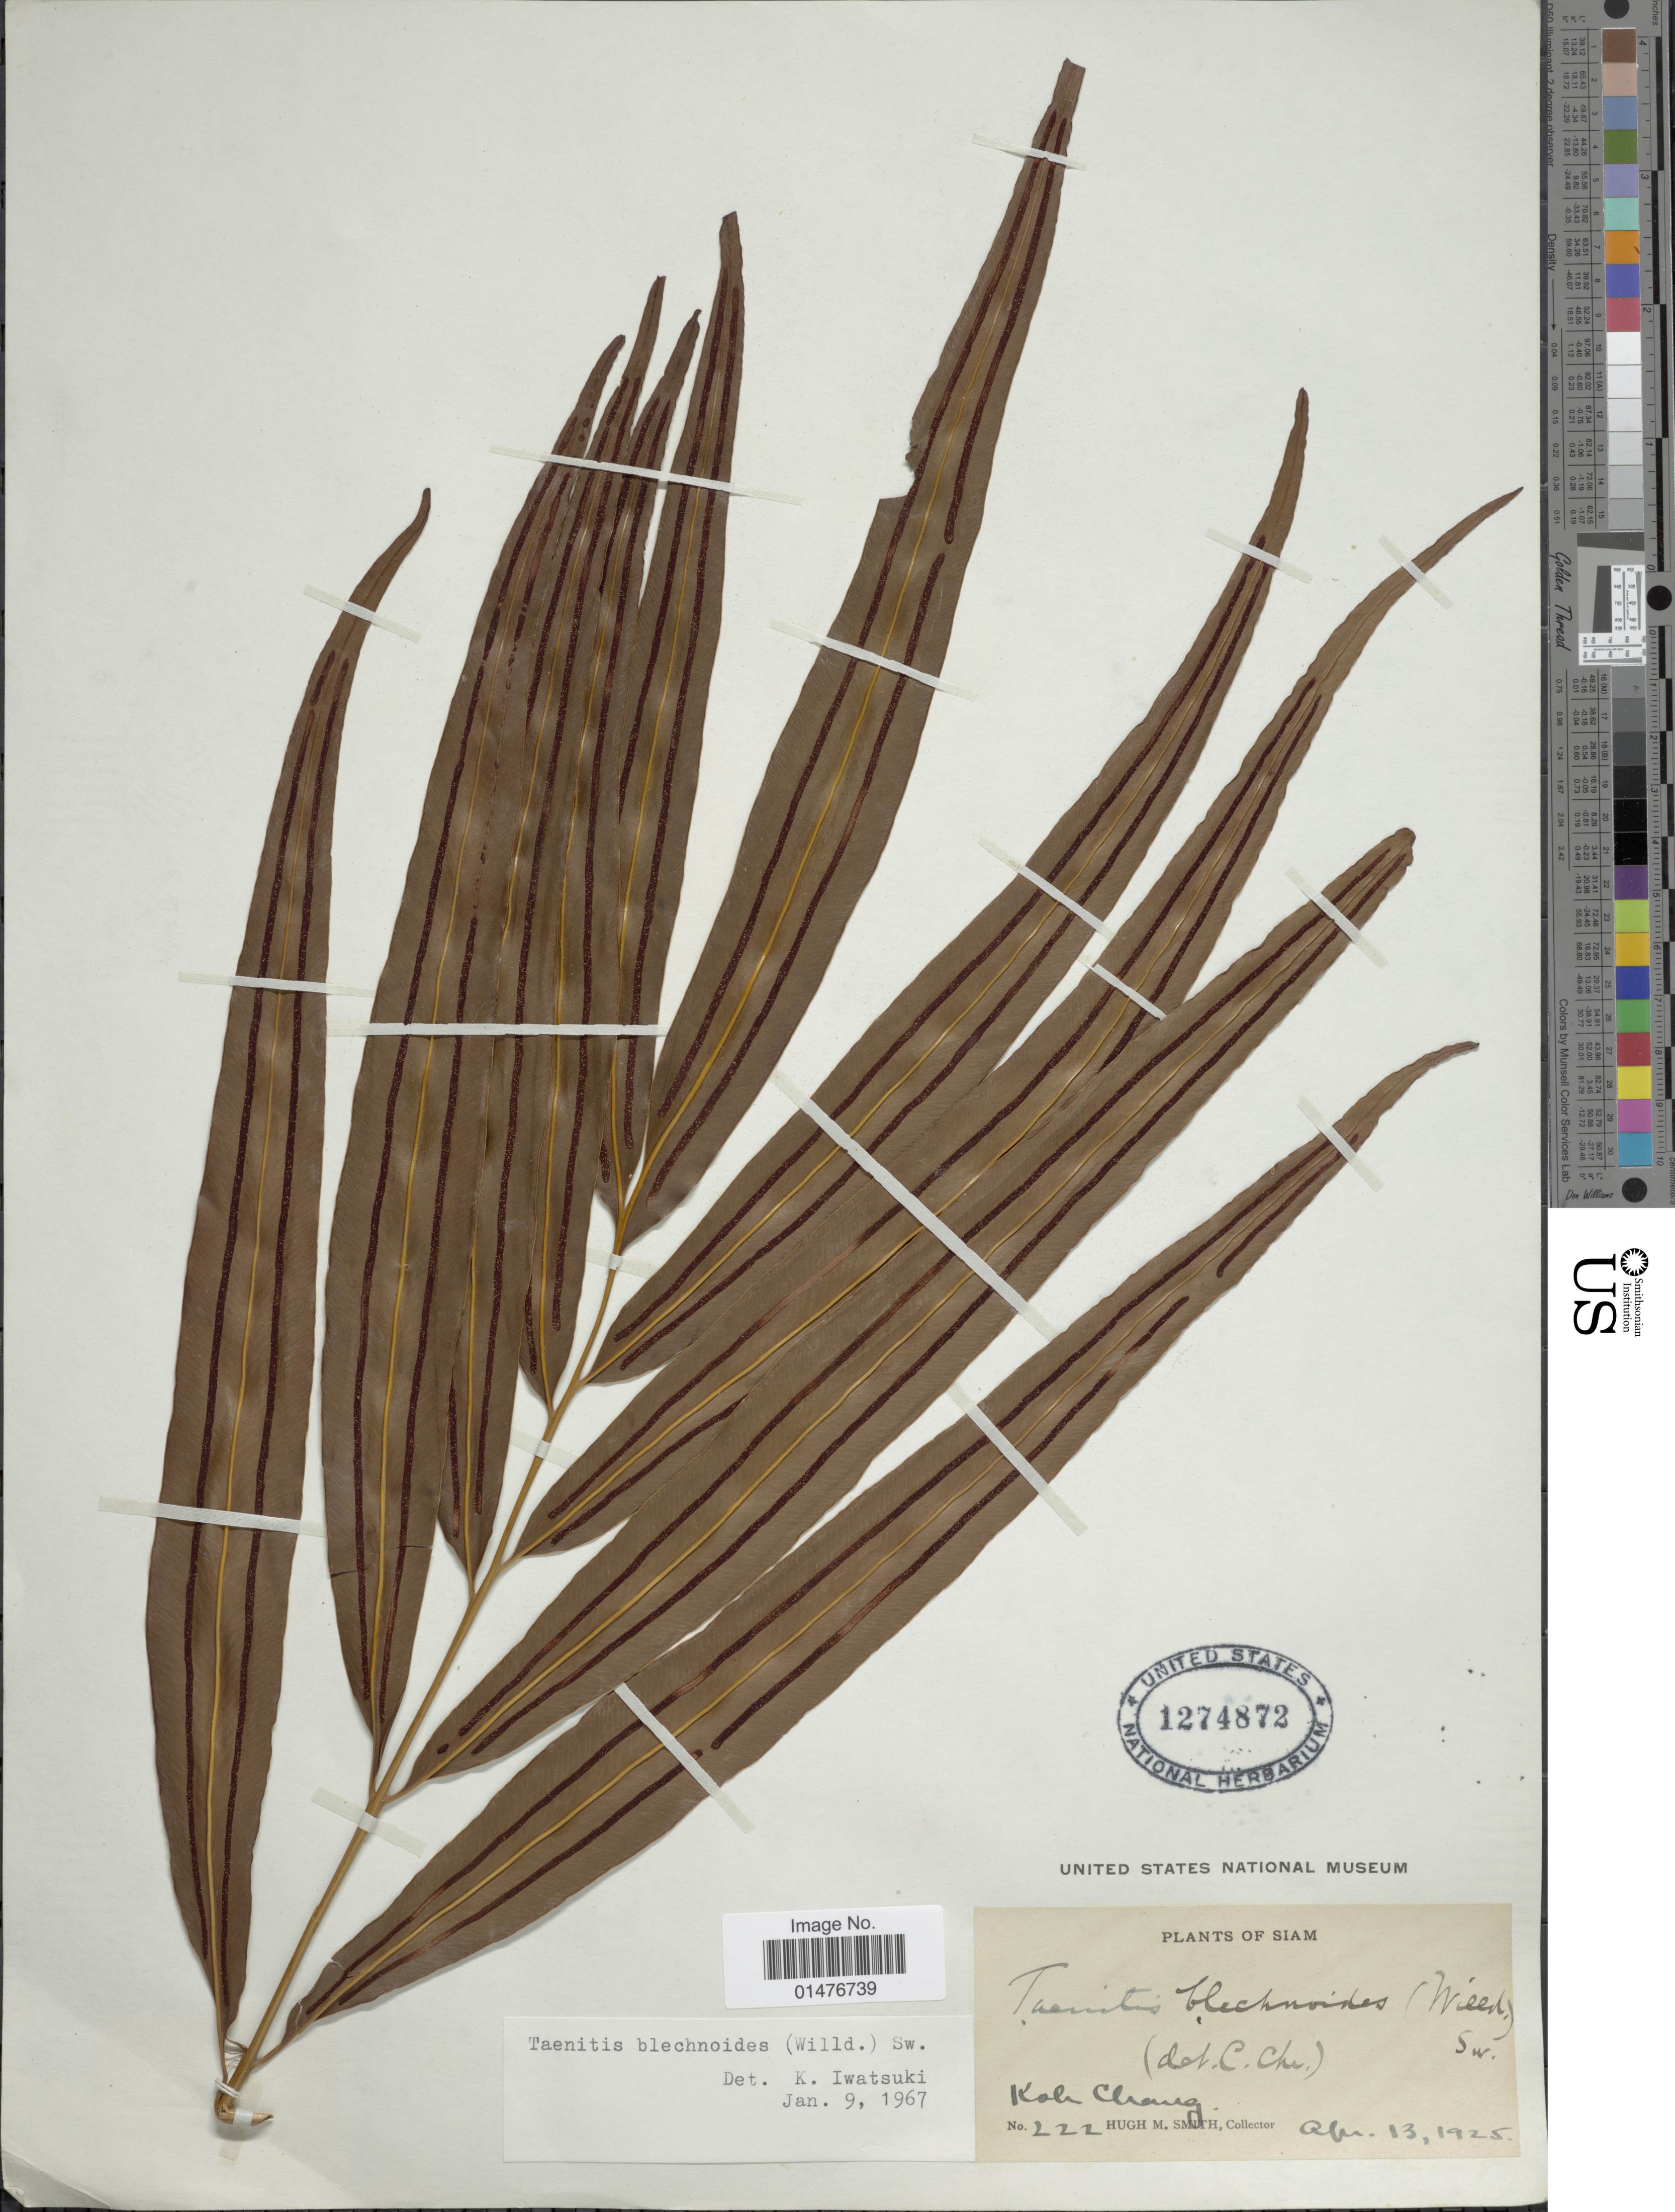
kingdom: Plantae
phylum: Tracheophyta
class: Polypodiopsida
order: Polypodiales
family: Pteridaceae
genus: Taenitis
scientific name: Taenitis blechnoides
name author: (Willd.) Sw.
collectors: H. M. Smith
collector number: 222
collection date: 1925-04-13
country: Thailand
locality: Koh Chang. Siam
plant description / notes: Corrected "Siam, Kole Chang" to Koh Chang. Siam.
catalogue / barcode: US 1274872